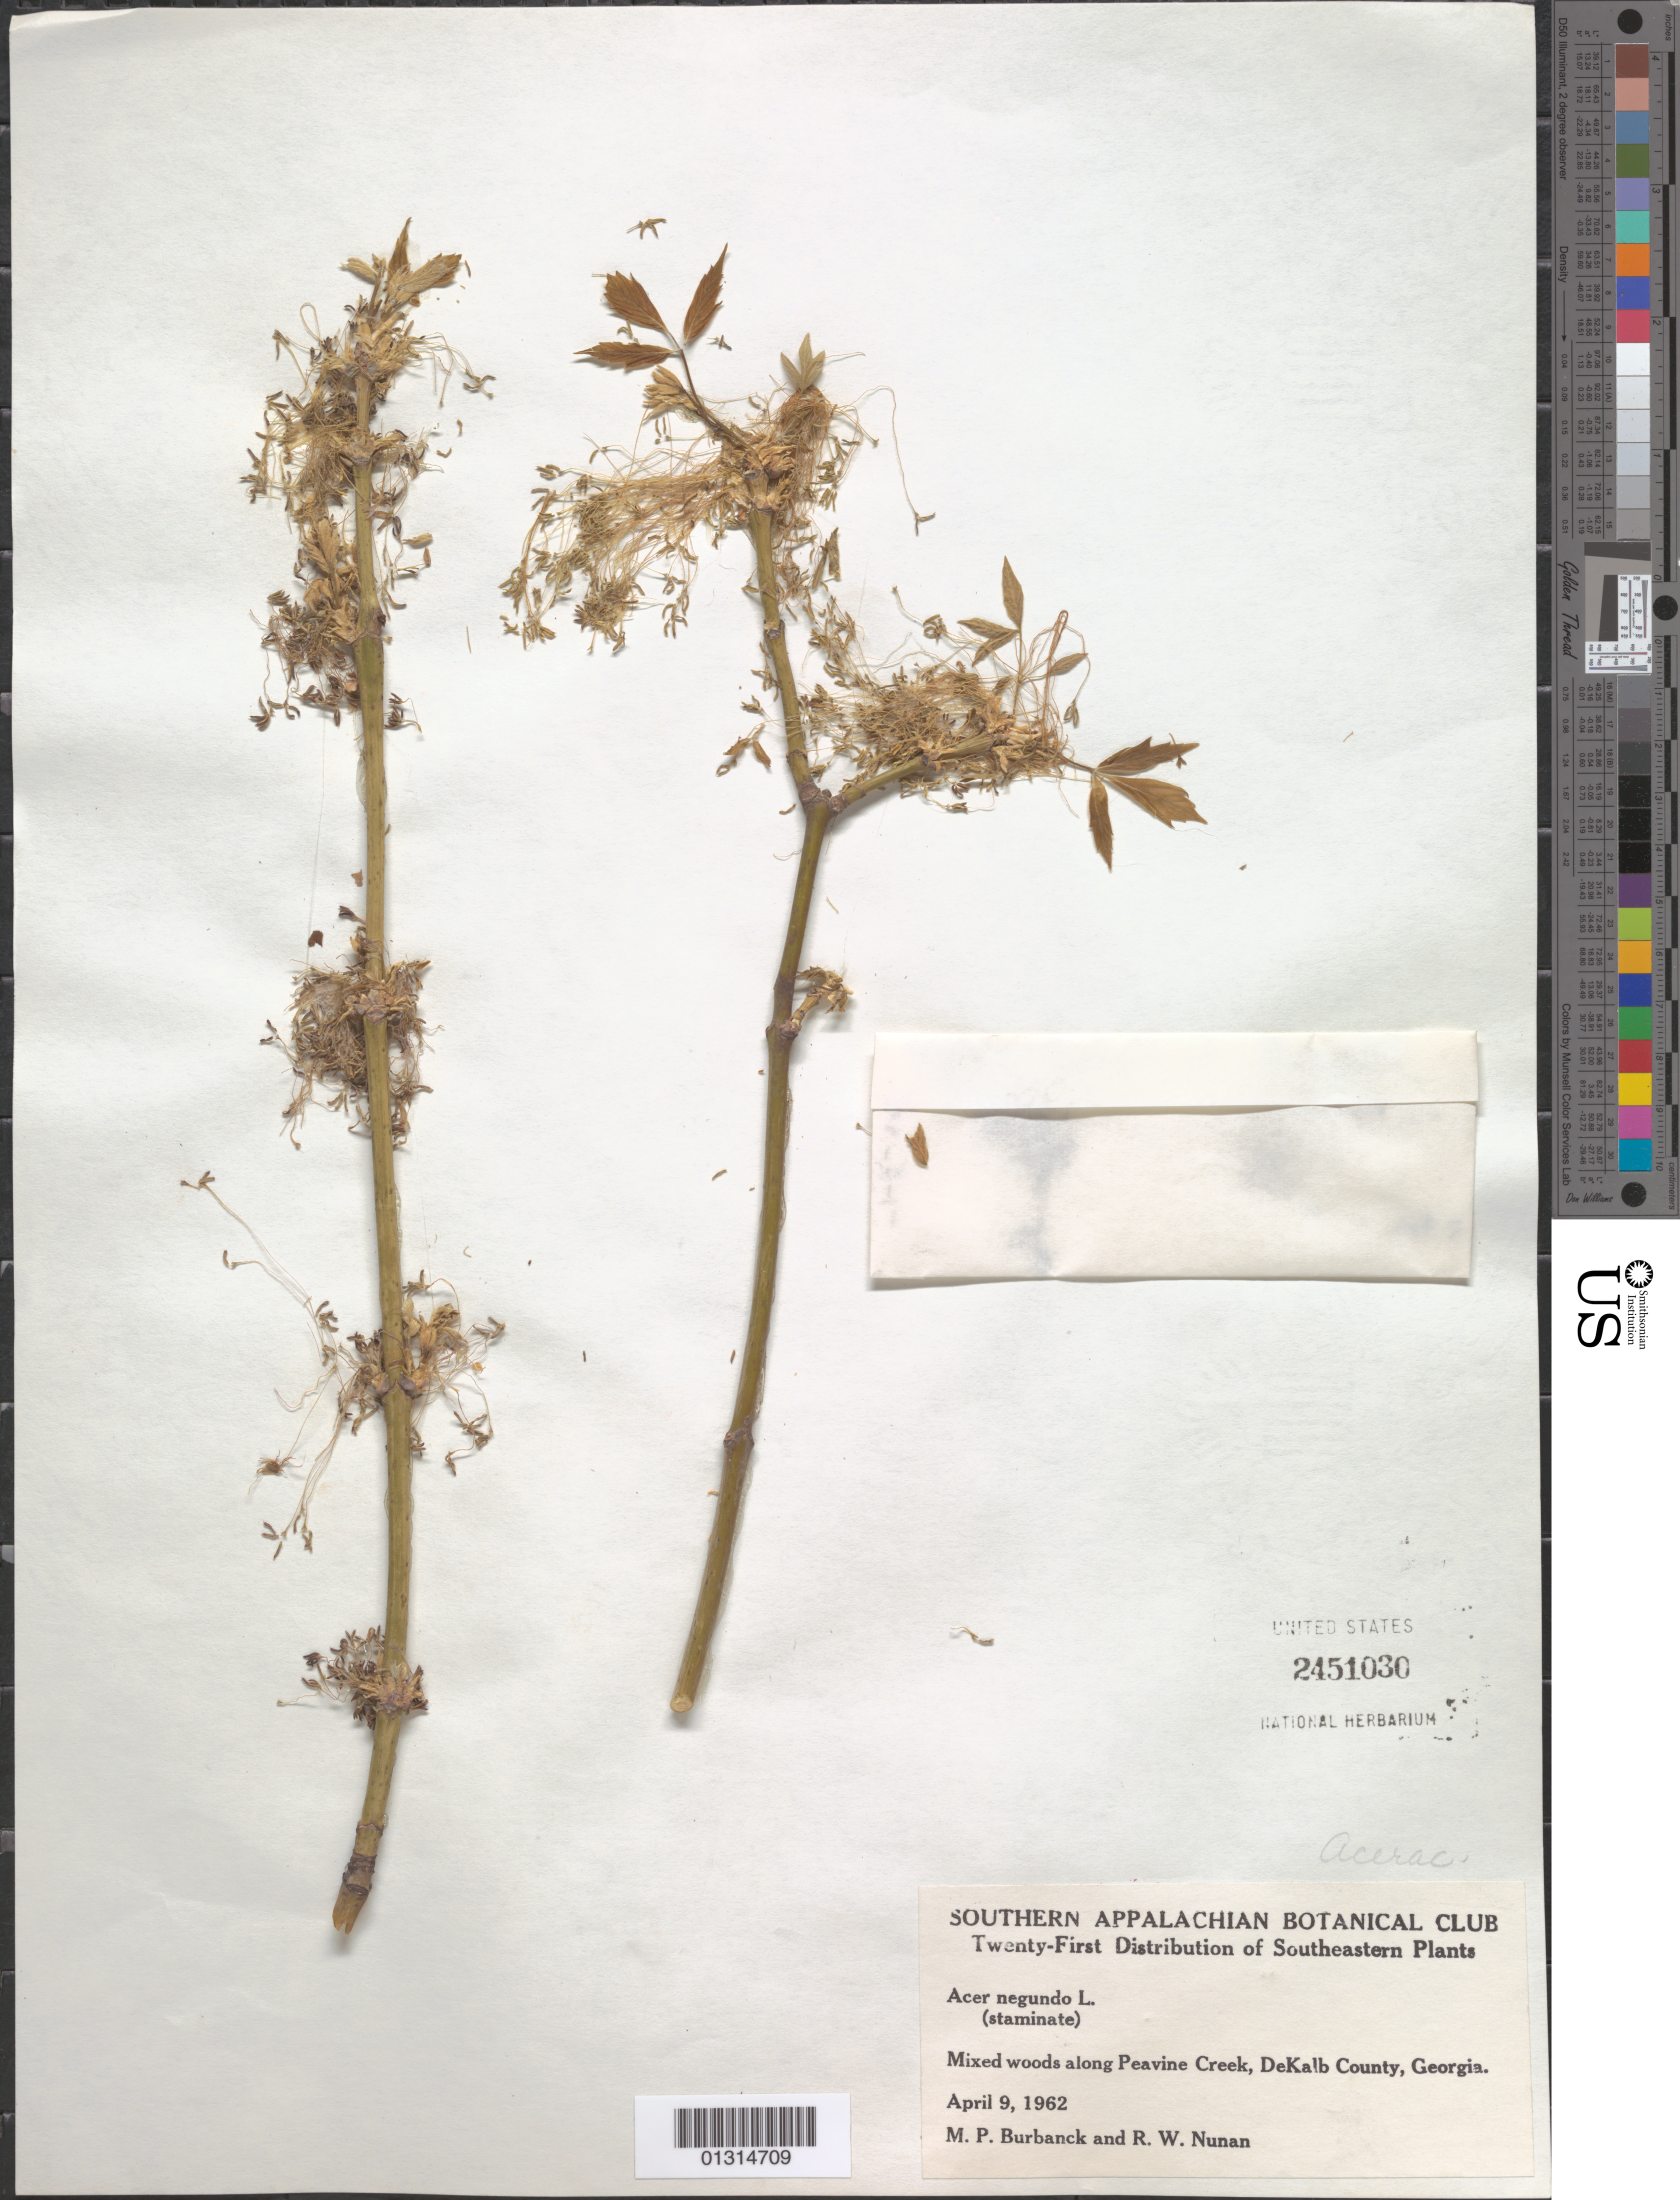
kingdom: Plantae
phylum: Tracheophyta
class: Magnoliopsida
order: Sapindales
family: Sapindaceae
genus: Acer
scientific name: Acer negundo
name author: L.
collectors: M. Burbanck & R. Nunan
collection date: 1962-04-09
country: United States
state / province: Georgia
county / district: De Kalb County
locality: De Kalb County, along Peavine Creek.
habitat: Mixed woods along creek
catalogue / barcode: US 2451030